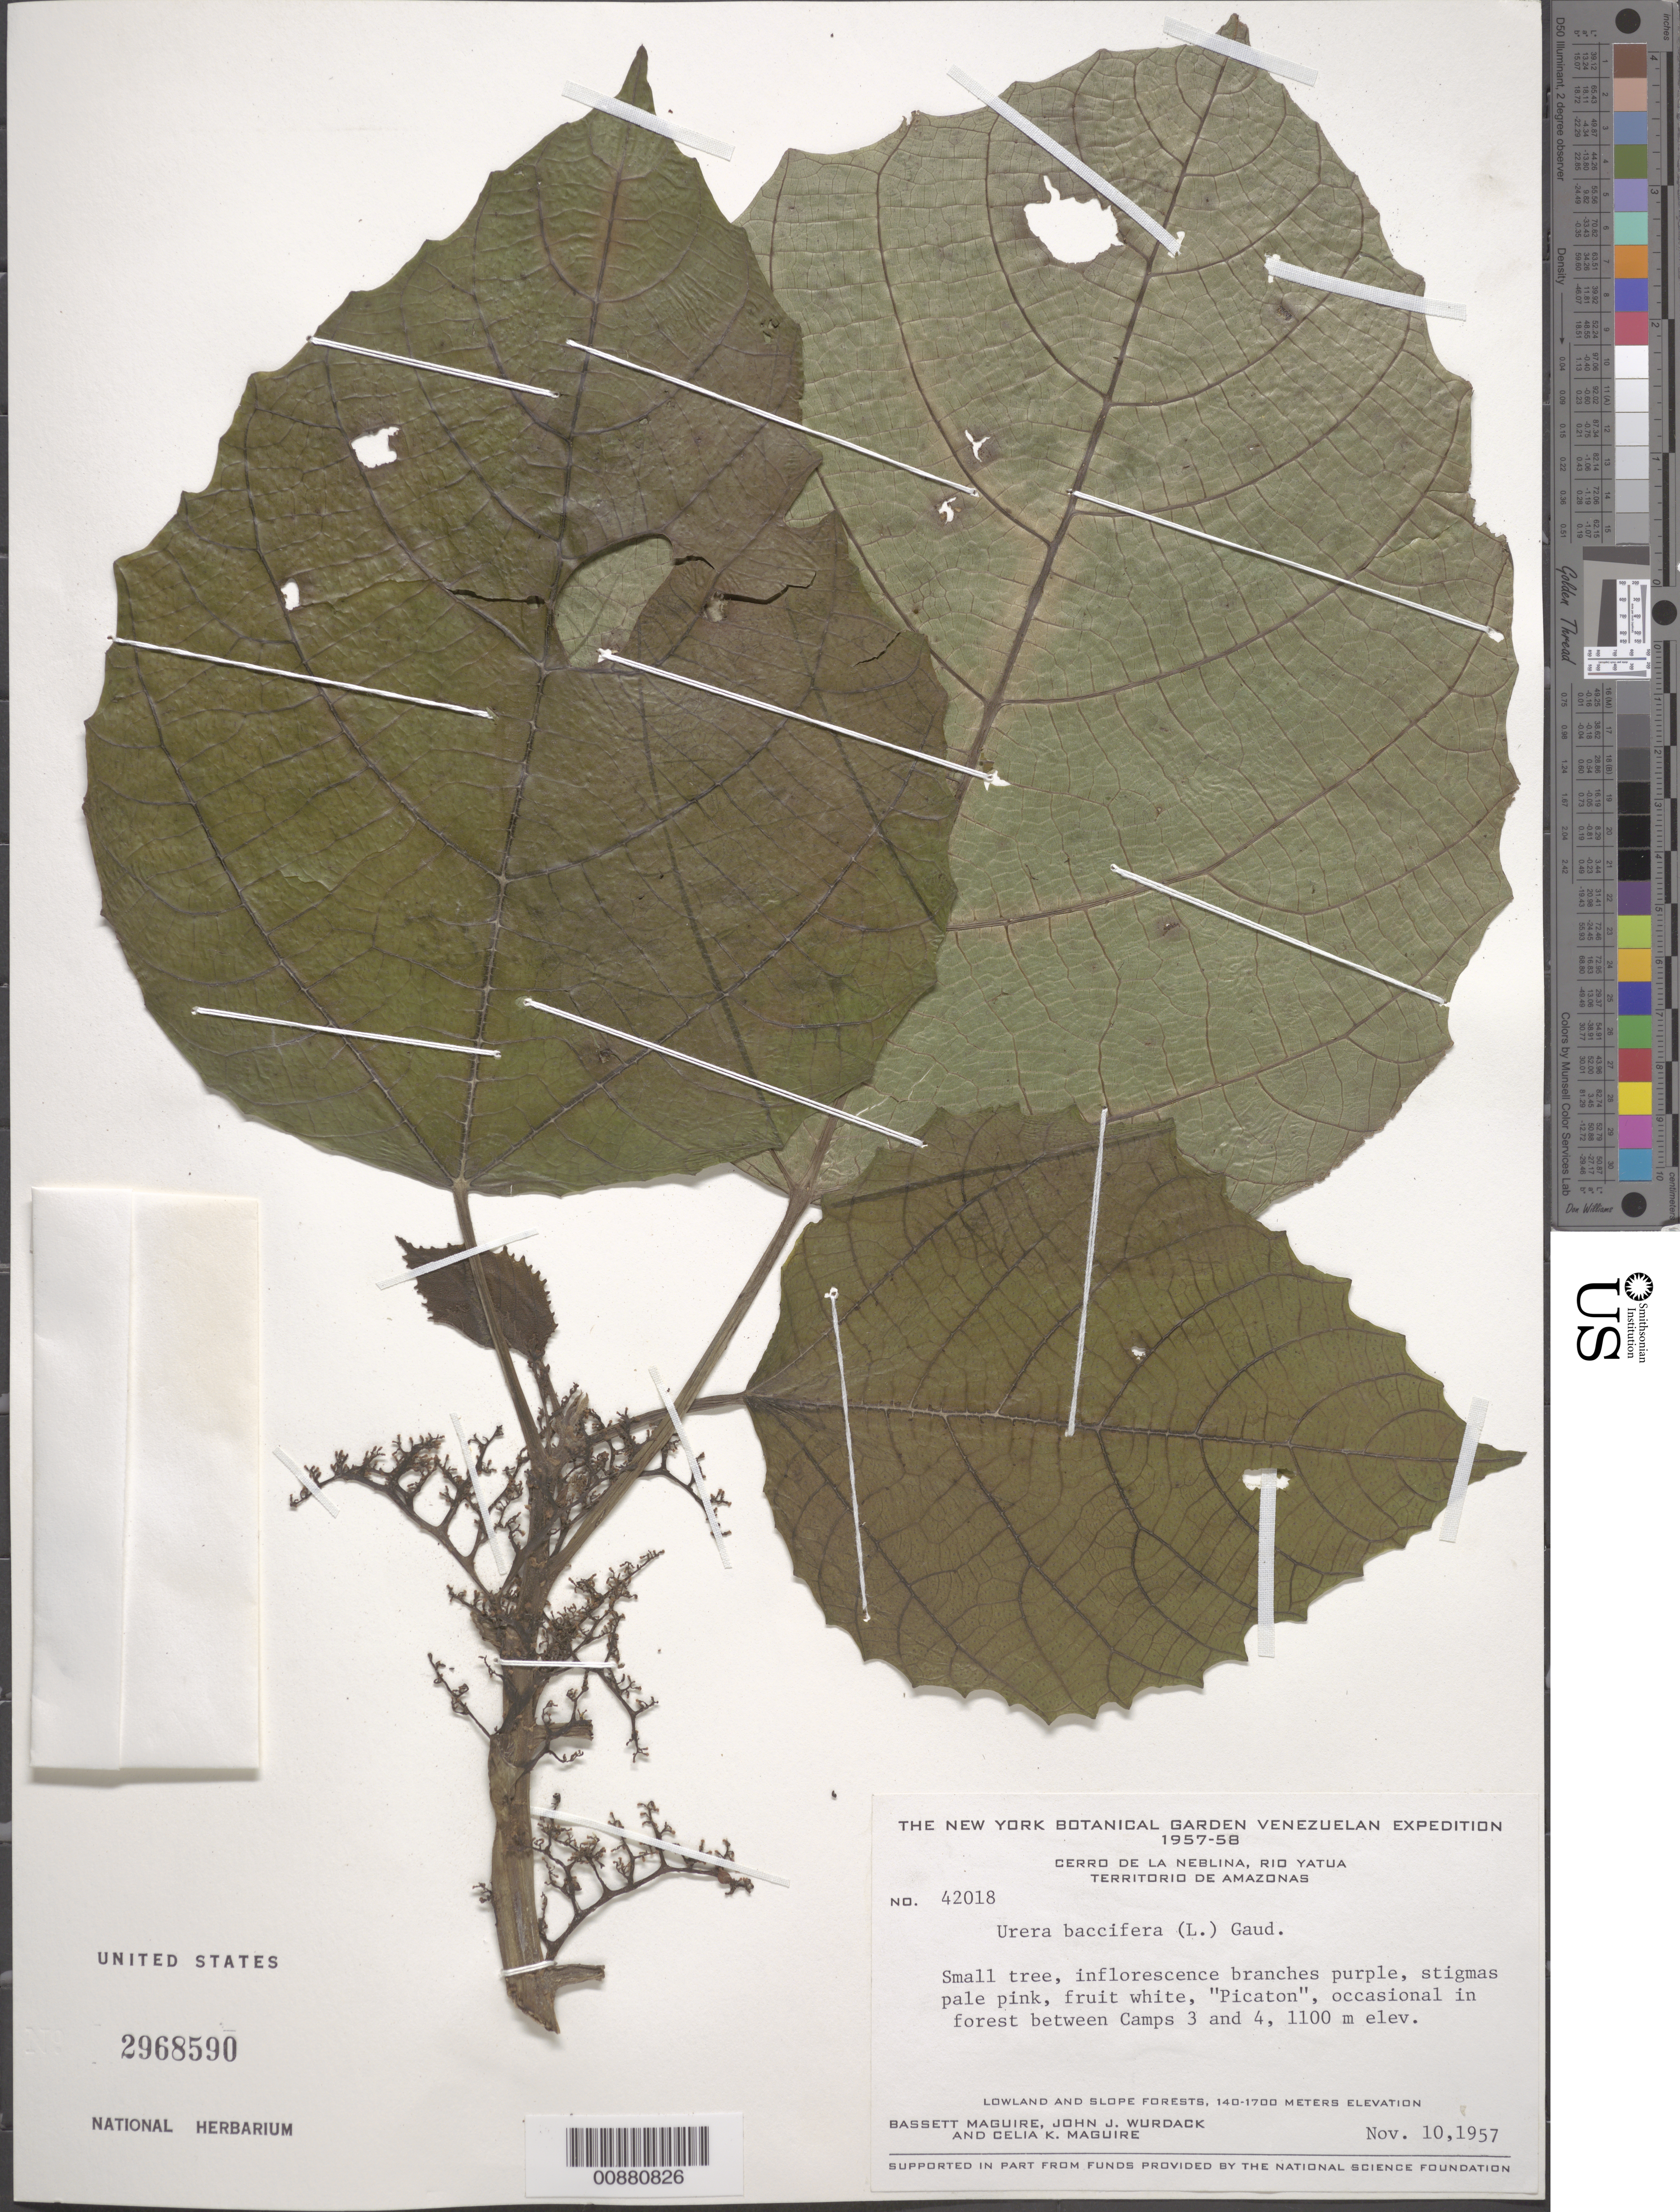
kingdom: Plantae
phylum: Tracheophyta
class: Magnoliopsida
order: Rosales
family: Urticaceae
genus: Urera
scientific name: Urera baccifera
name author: (L.) Gaudich. ex Wedd.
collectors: B. Maguire, J. J. Wurdack & C. K. Maguire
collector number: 42018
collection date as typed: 10-Nov-57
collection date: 1957-11-10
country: Venezuela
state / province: Amazonas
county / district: Río Negro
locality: Cerro de la Neblina, Río Yatua, between Camps 3 and 4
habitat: Forest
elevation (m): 1100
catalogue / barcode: US 2968590